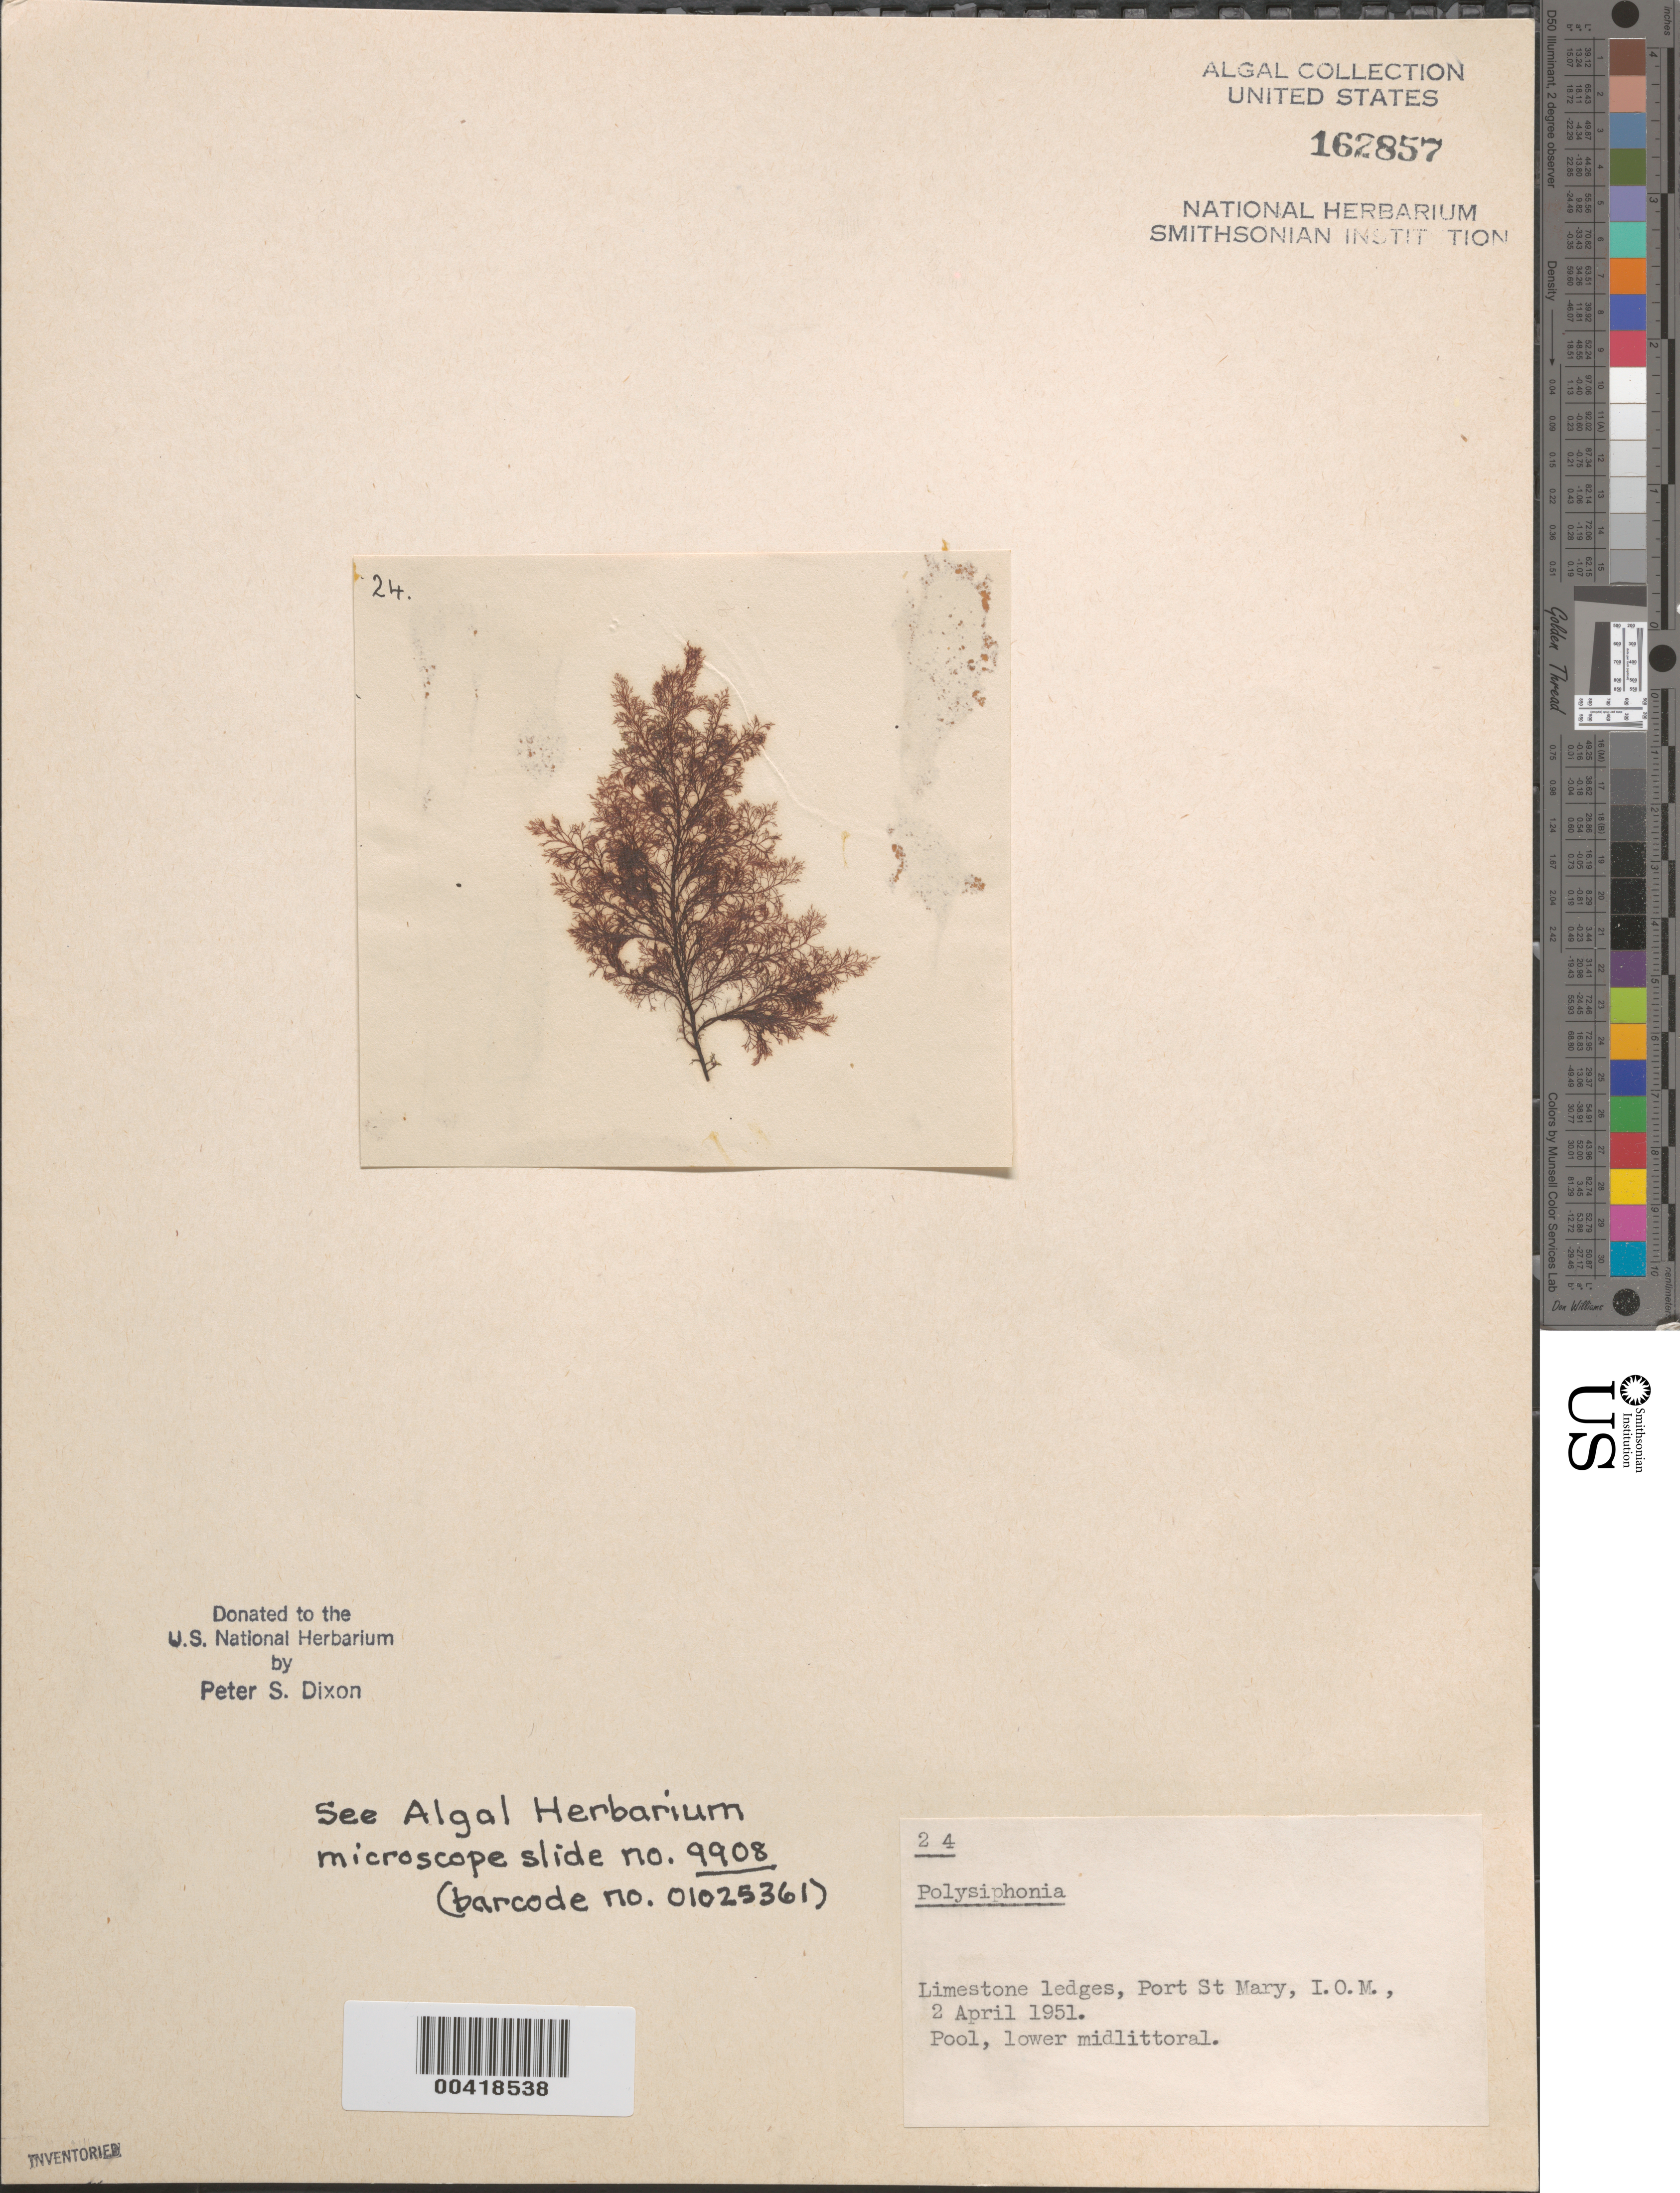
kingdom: Plantae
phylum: Rhodophyta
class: Florideophyceae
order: Ceramiales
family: Rhodomelaceae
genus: Polysiphonia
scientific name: Polysiphonia sp.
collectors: P. S. Dixon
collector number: PSD 24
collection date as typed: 02 Apr 1951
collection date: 1951-04-02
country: United Kingdom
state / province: England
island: Isle of Man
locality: Port St. Mary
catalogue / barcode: US 162857